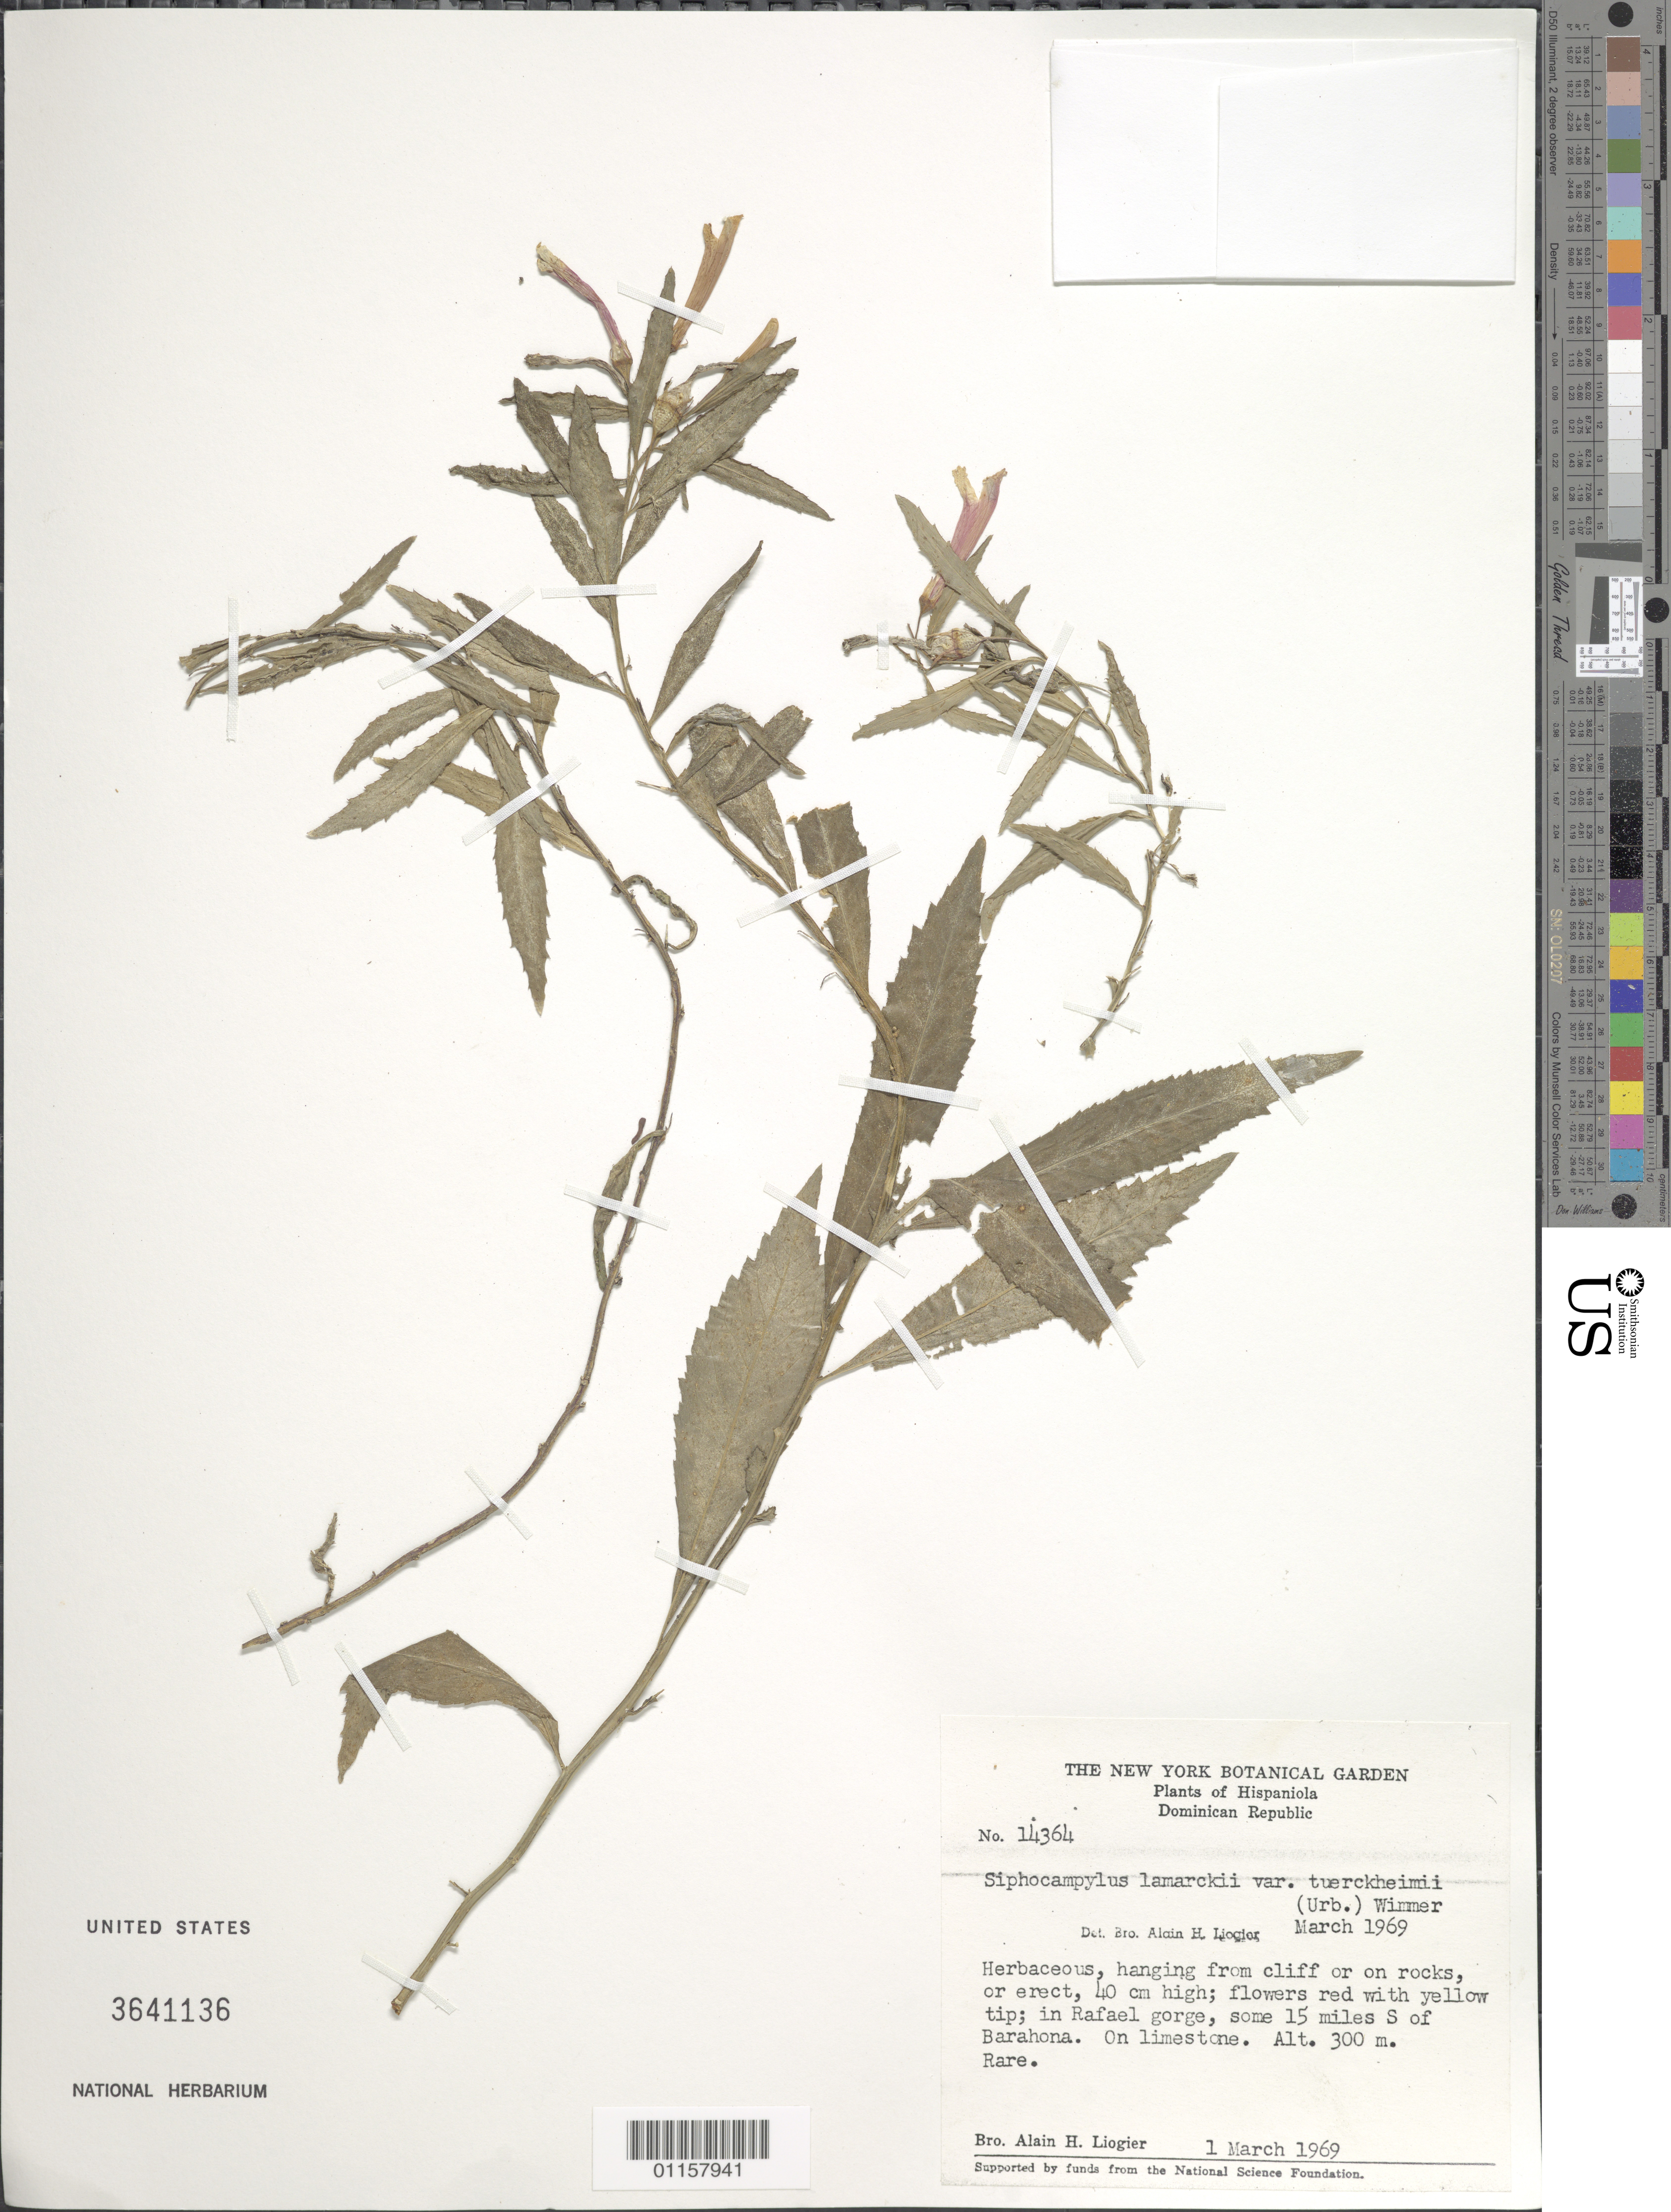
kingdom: Plantae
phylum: Tracheophyta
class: Magnoliopsida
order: Asterales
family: Campanulaceae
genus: Siphocampylus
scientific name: Siphocampylus lamarckii var. tuerckheimii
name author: (Urb.) Wimm.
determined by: Liogier, Alain H.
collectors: A. H. Liogier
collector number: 14364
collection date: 1969-03-01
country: Dominican Republic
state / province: Barahona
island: Hispaniola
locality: Barahona, in Rafael gorge, some 15 miles S of Barahona.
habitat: On limestone. Rare.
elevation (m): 300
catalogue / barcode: US 3641136